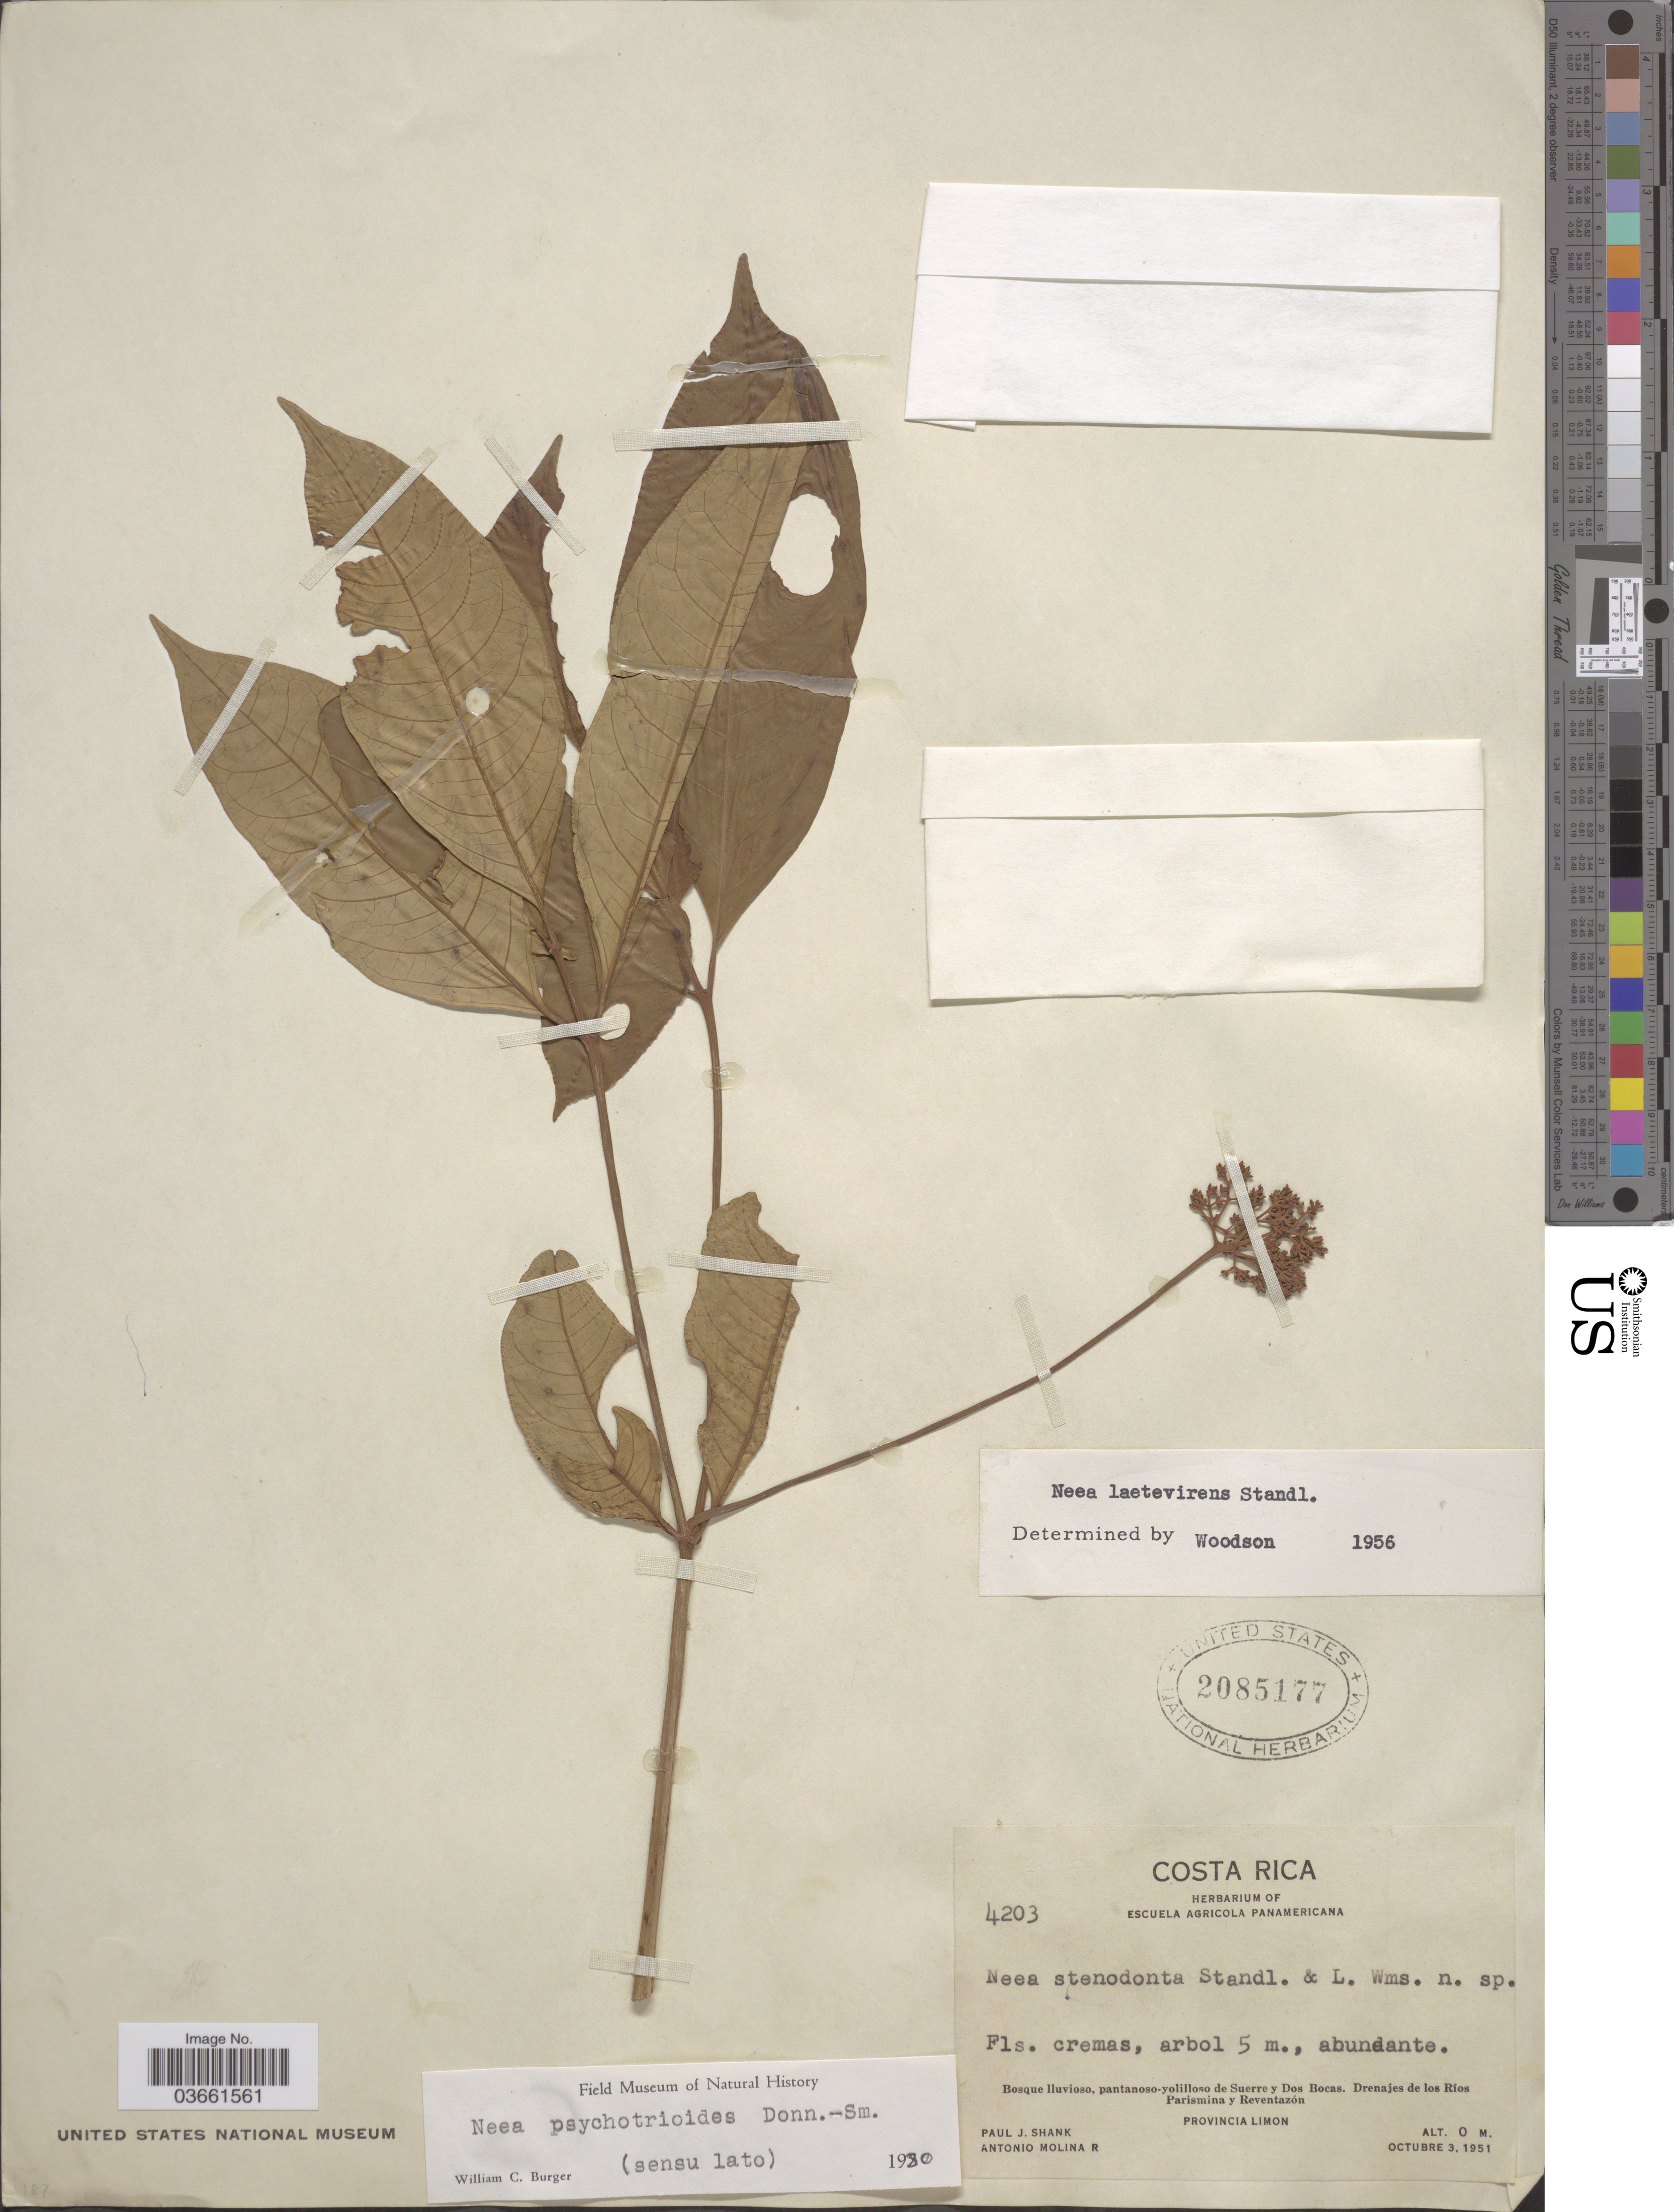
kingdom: Plantae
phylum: Tracheophyta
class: Magnoliopsida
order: Caryophyllales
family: Nyctaginaceae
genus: Neea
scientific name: Neea psychotrioides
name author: Donn. Sm.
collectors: P. J. Shank & A. Molina R.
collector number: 4203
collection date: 1951-10-03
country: Costa Rica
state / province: Limón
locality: Bosque lluvioso, pantanoso-yolilloso de Suerre y Dos Bocas. Drenajes de los Ríos Parismina y Reventazón.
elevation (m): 0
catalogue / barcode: US 2085177